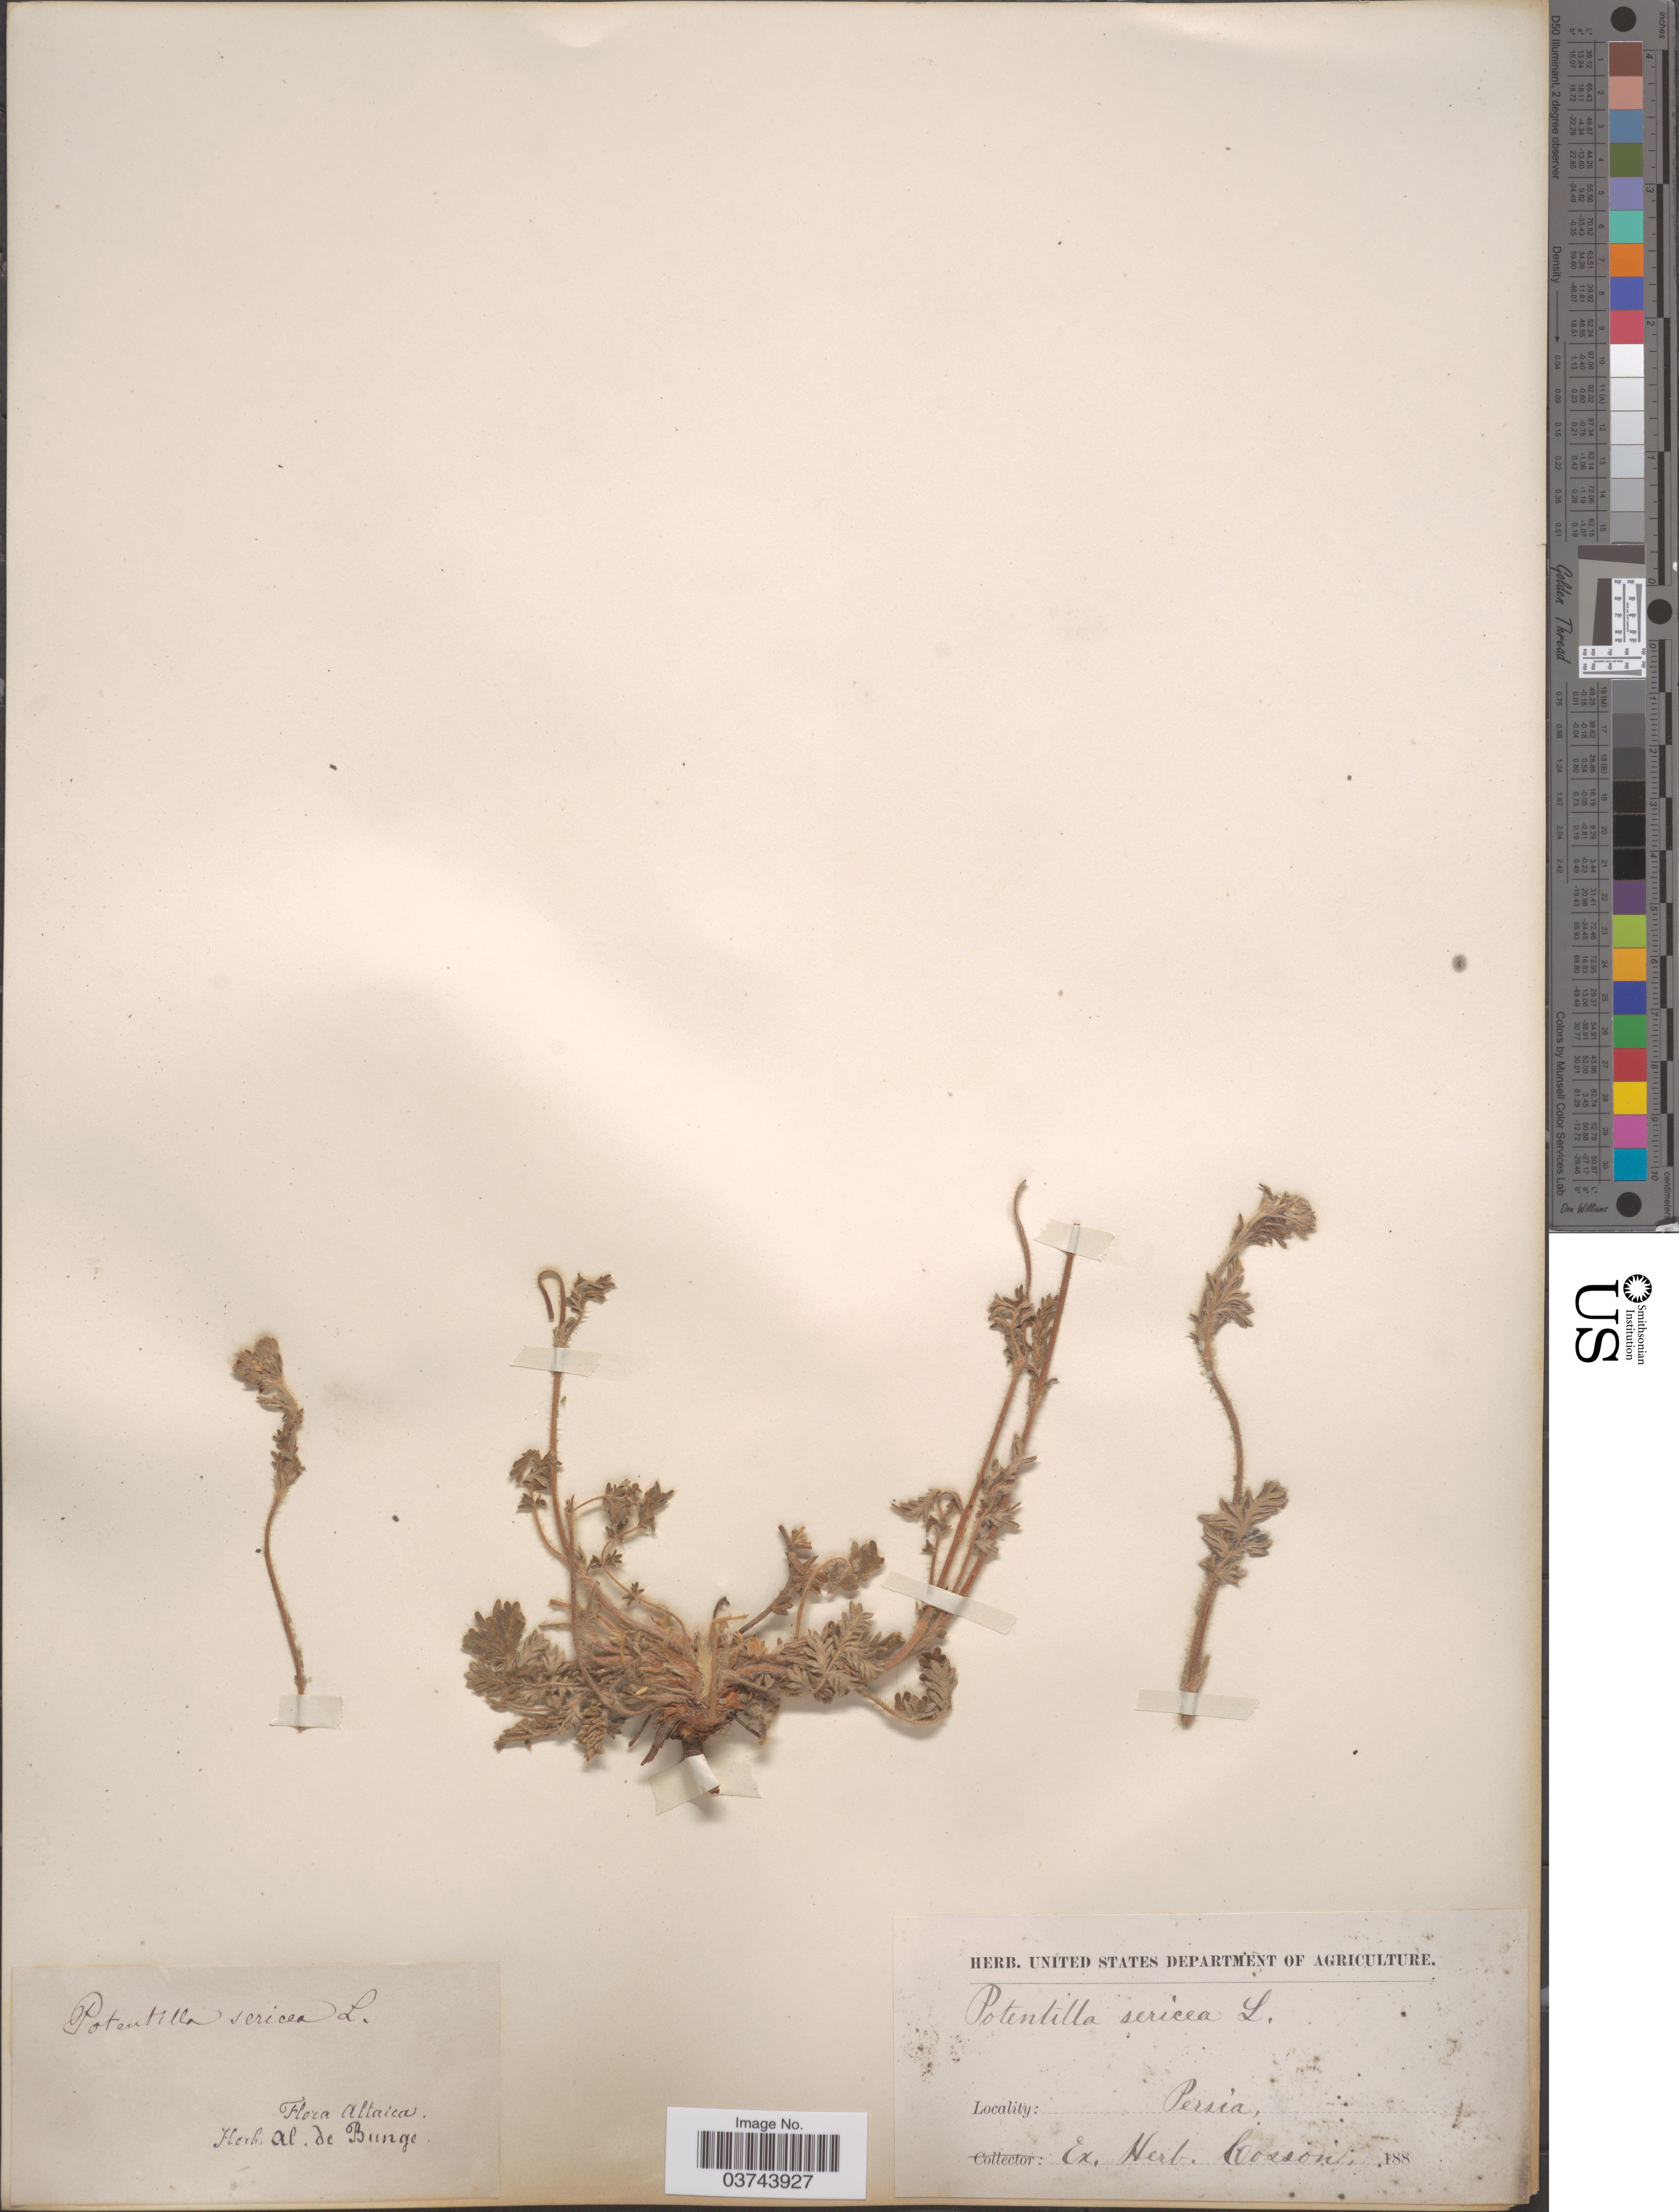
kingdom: Plantae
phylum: Tracheophyta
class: Magnoliopsida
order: Rosales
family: Rosaceae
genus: Potentilla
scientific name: Potentilla sericea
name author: L.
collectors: ex herb. Cosson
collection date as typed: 188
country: Iran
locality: Altaica. Persia.